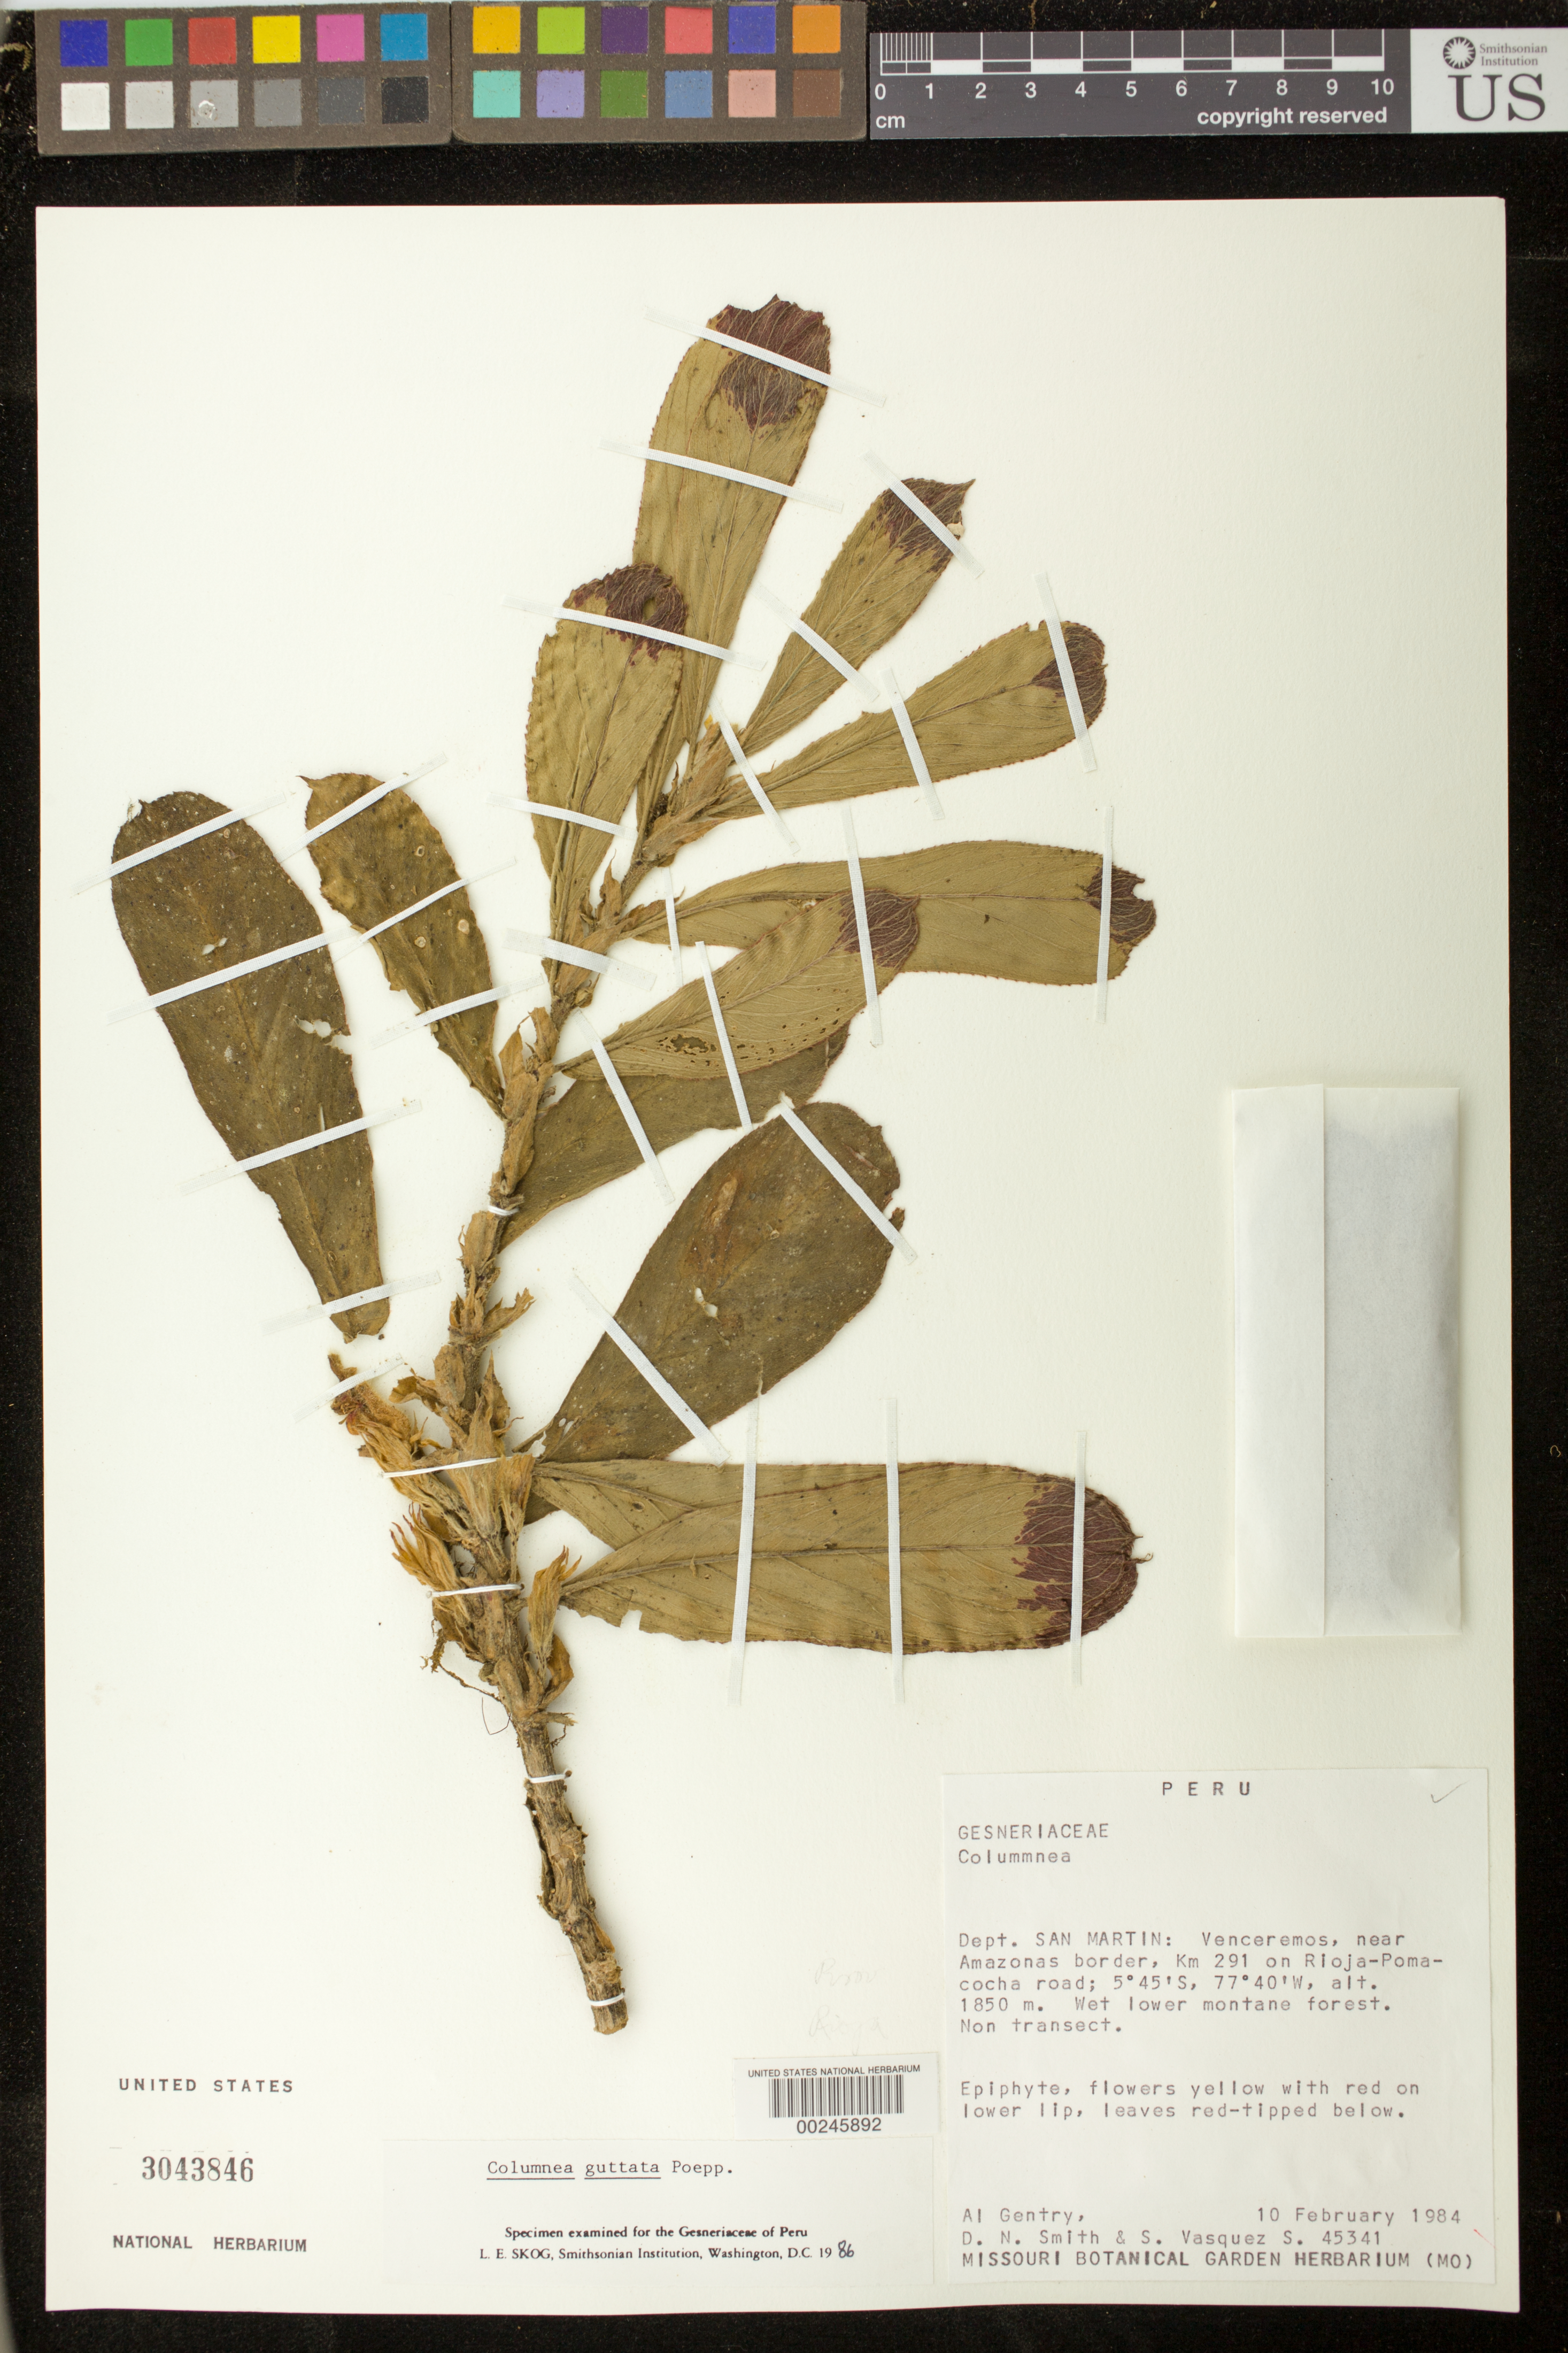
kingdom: Plantae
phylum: Tracheophyta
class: Magnoliopsida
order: Lamiales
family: Gesneriaceae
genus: Columnea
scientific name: Columnea guttata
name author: Poepp.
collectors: A. H. Gentry, D. Smith & S. Vasquez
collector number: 45341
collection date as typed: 10 Feb 1984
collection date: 1984-02-10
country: Peru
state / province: San Martín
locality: Venceremos, near Amazonas border, km 291 on Rioja-Pomacocha road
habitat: Wet lower montane forest, non transect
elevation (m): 1850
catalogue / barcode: US 3043846